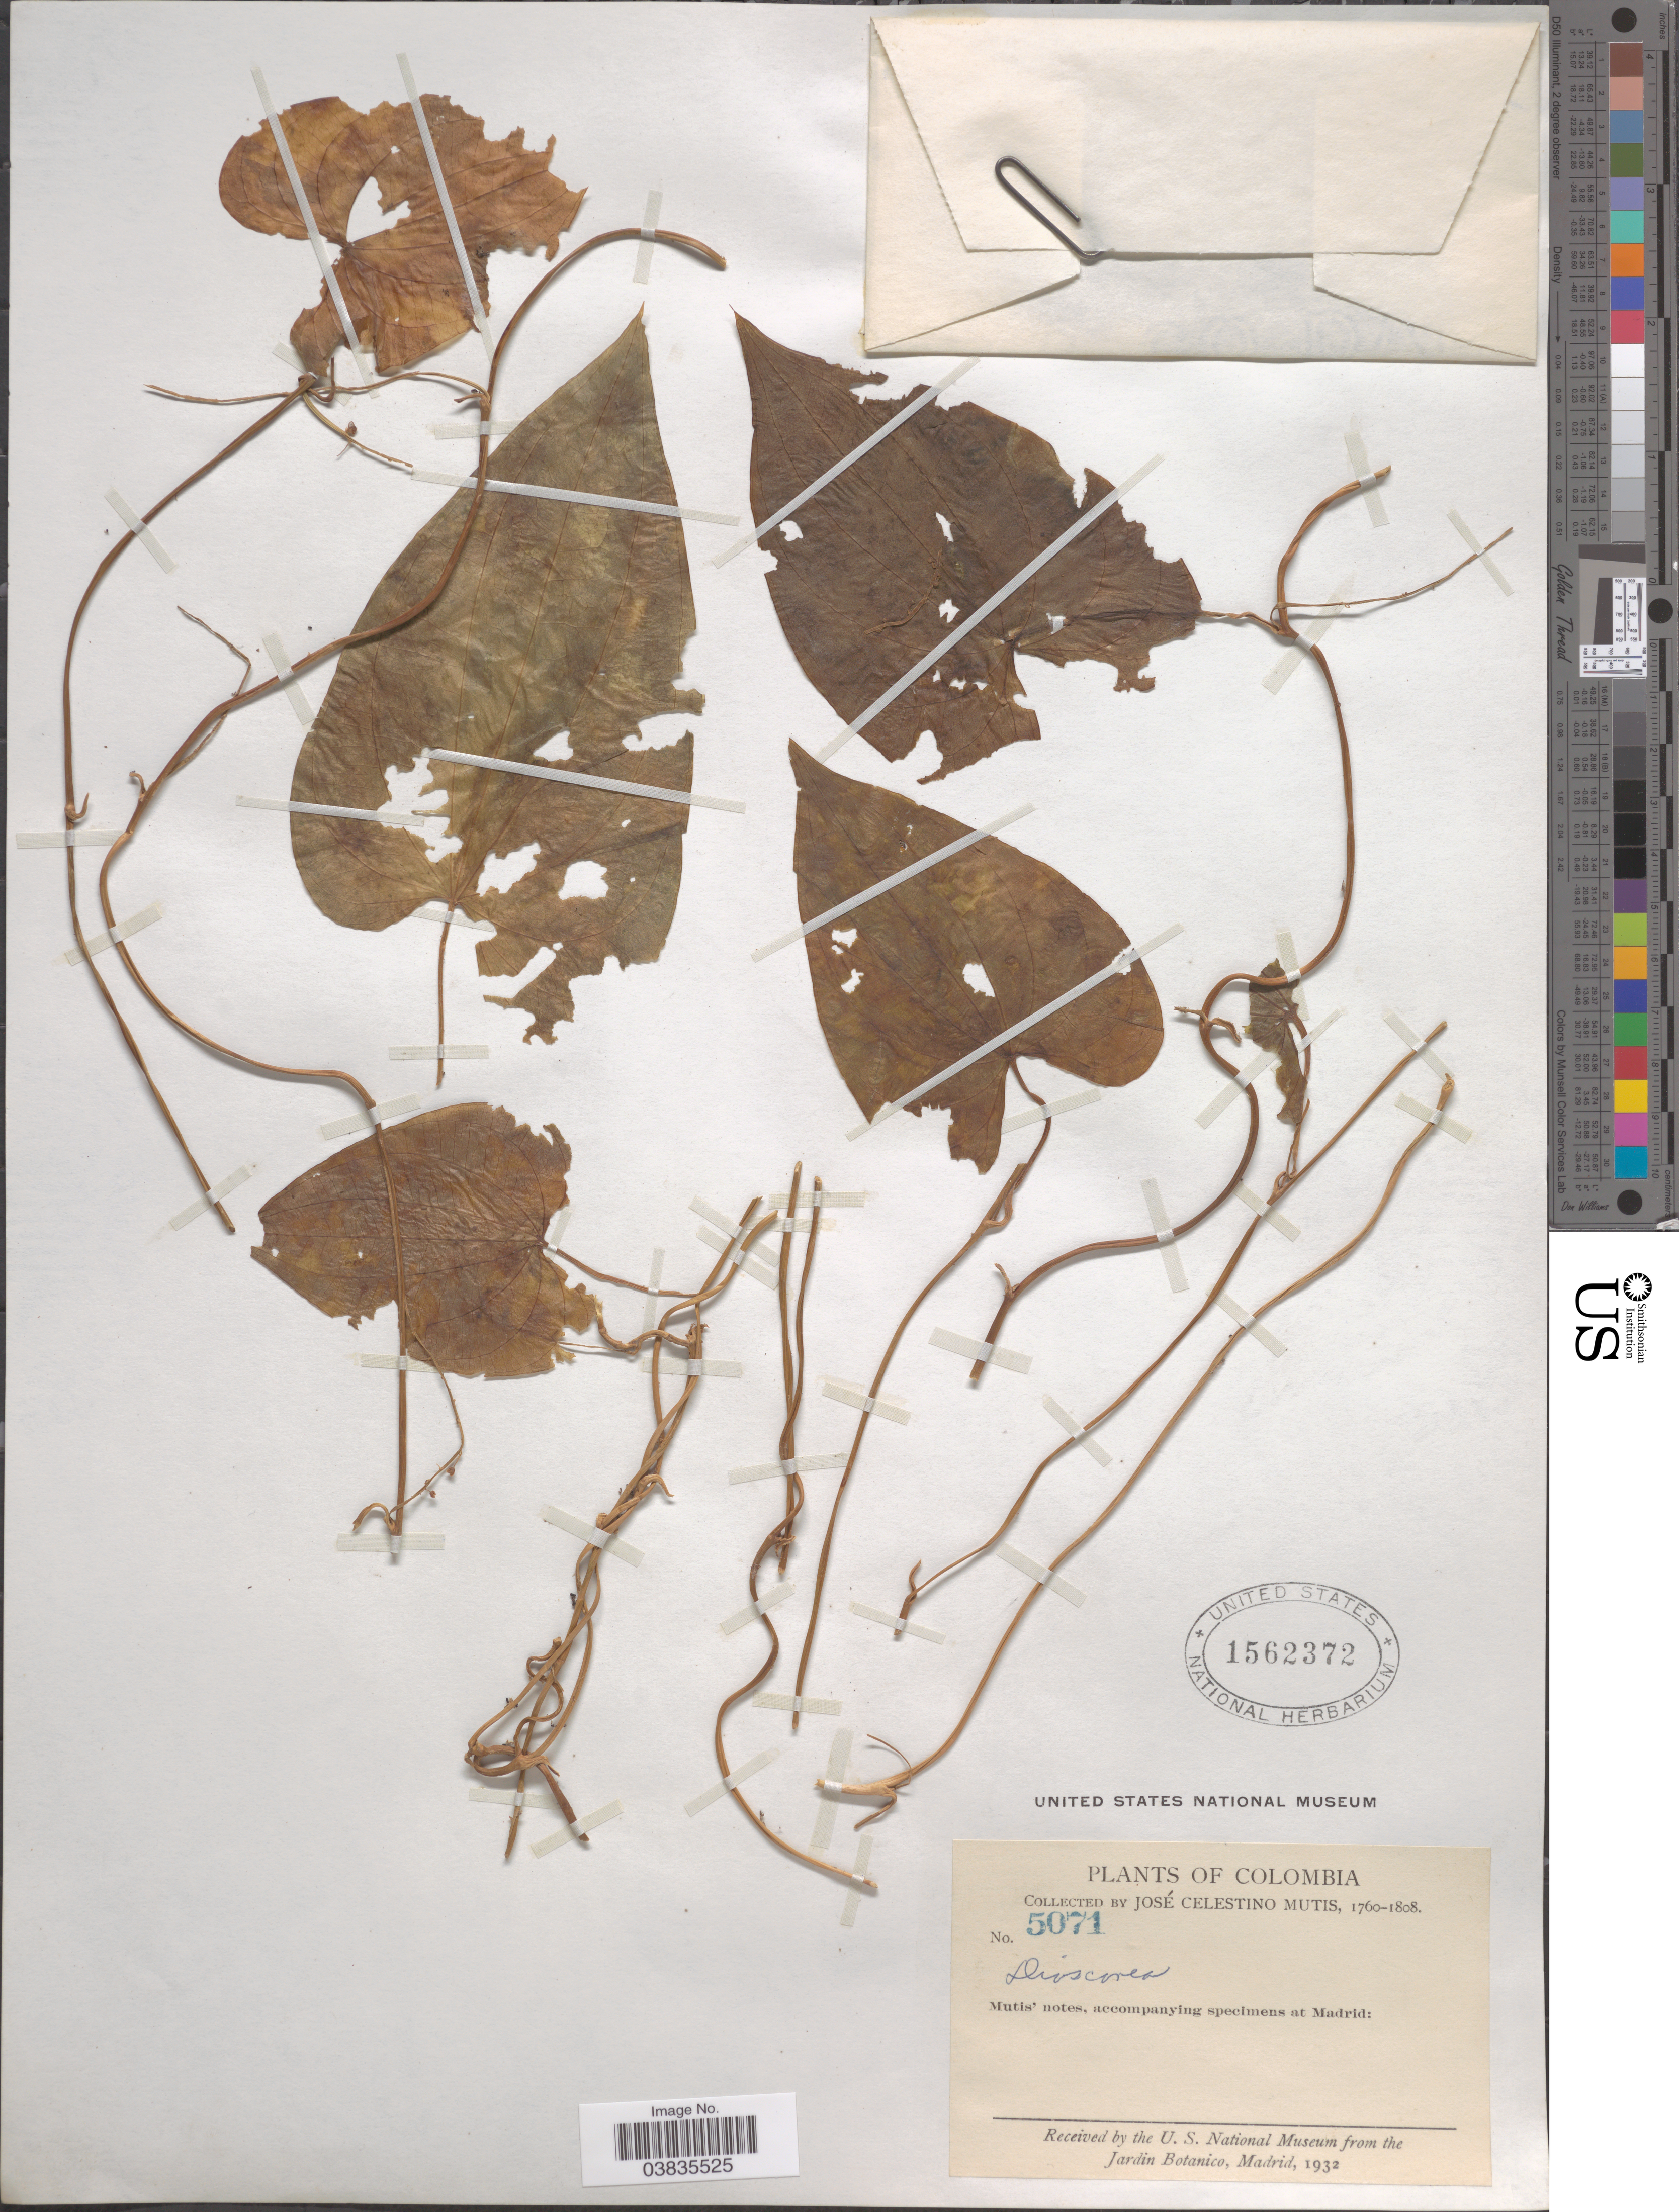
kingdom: Plantae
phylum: Tracheophyta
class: Liliopsida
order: Dioscoreales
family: Dioscoreaceae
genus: Dioscorea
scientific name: Dioscorea sp.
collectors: J. C. B. Mutis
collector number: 5071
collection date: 1760/1808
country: Colombia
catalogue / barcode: US 1562372